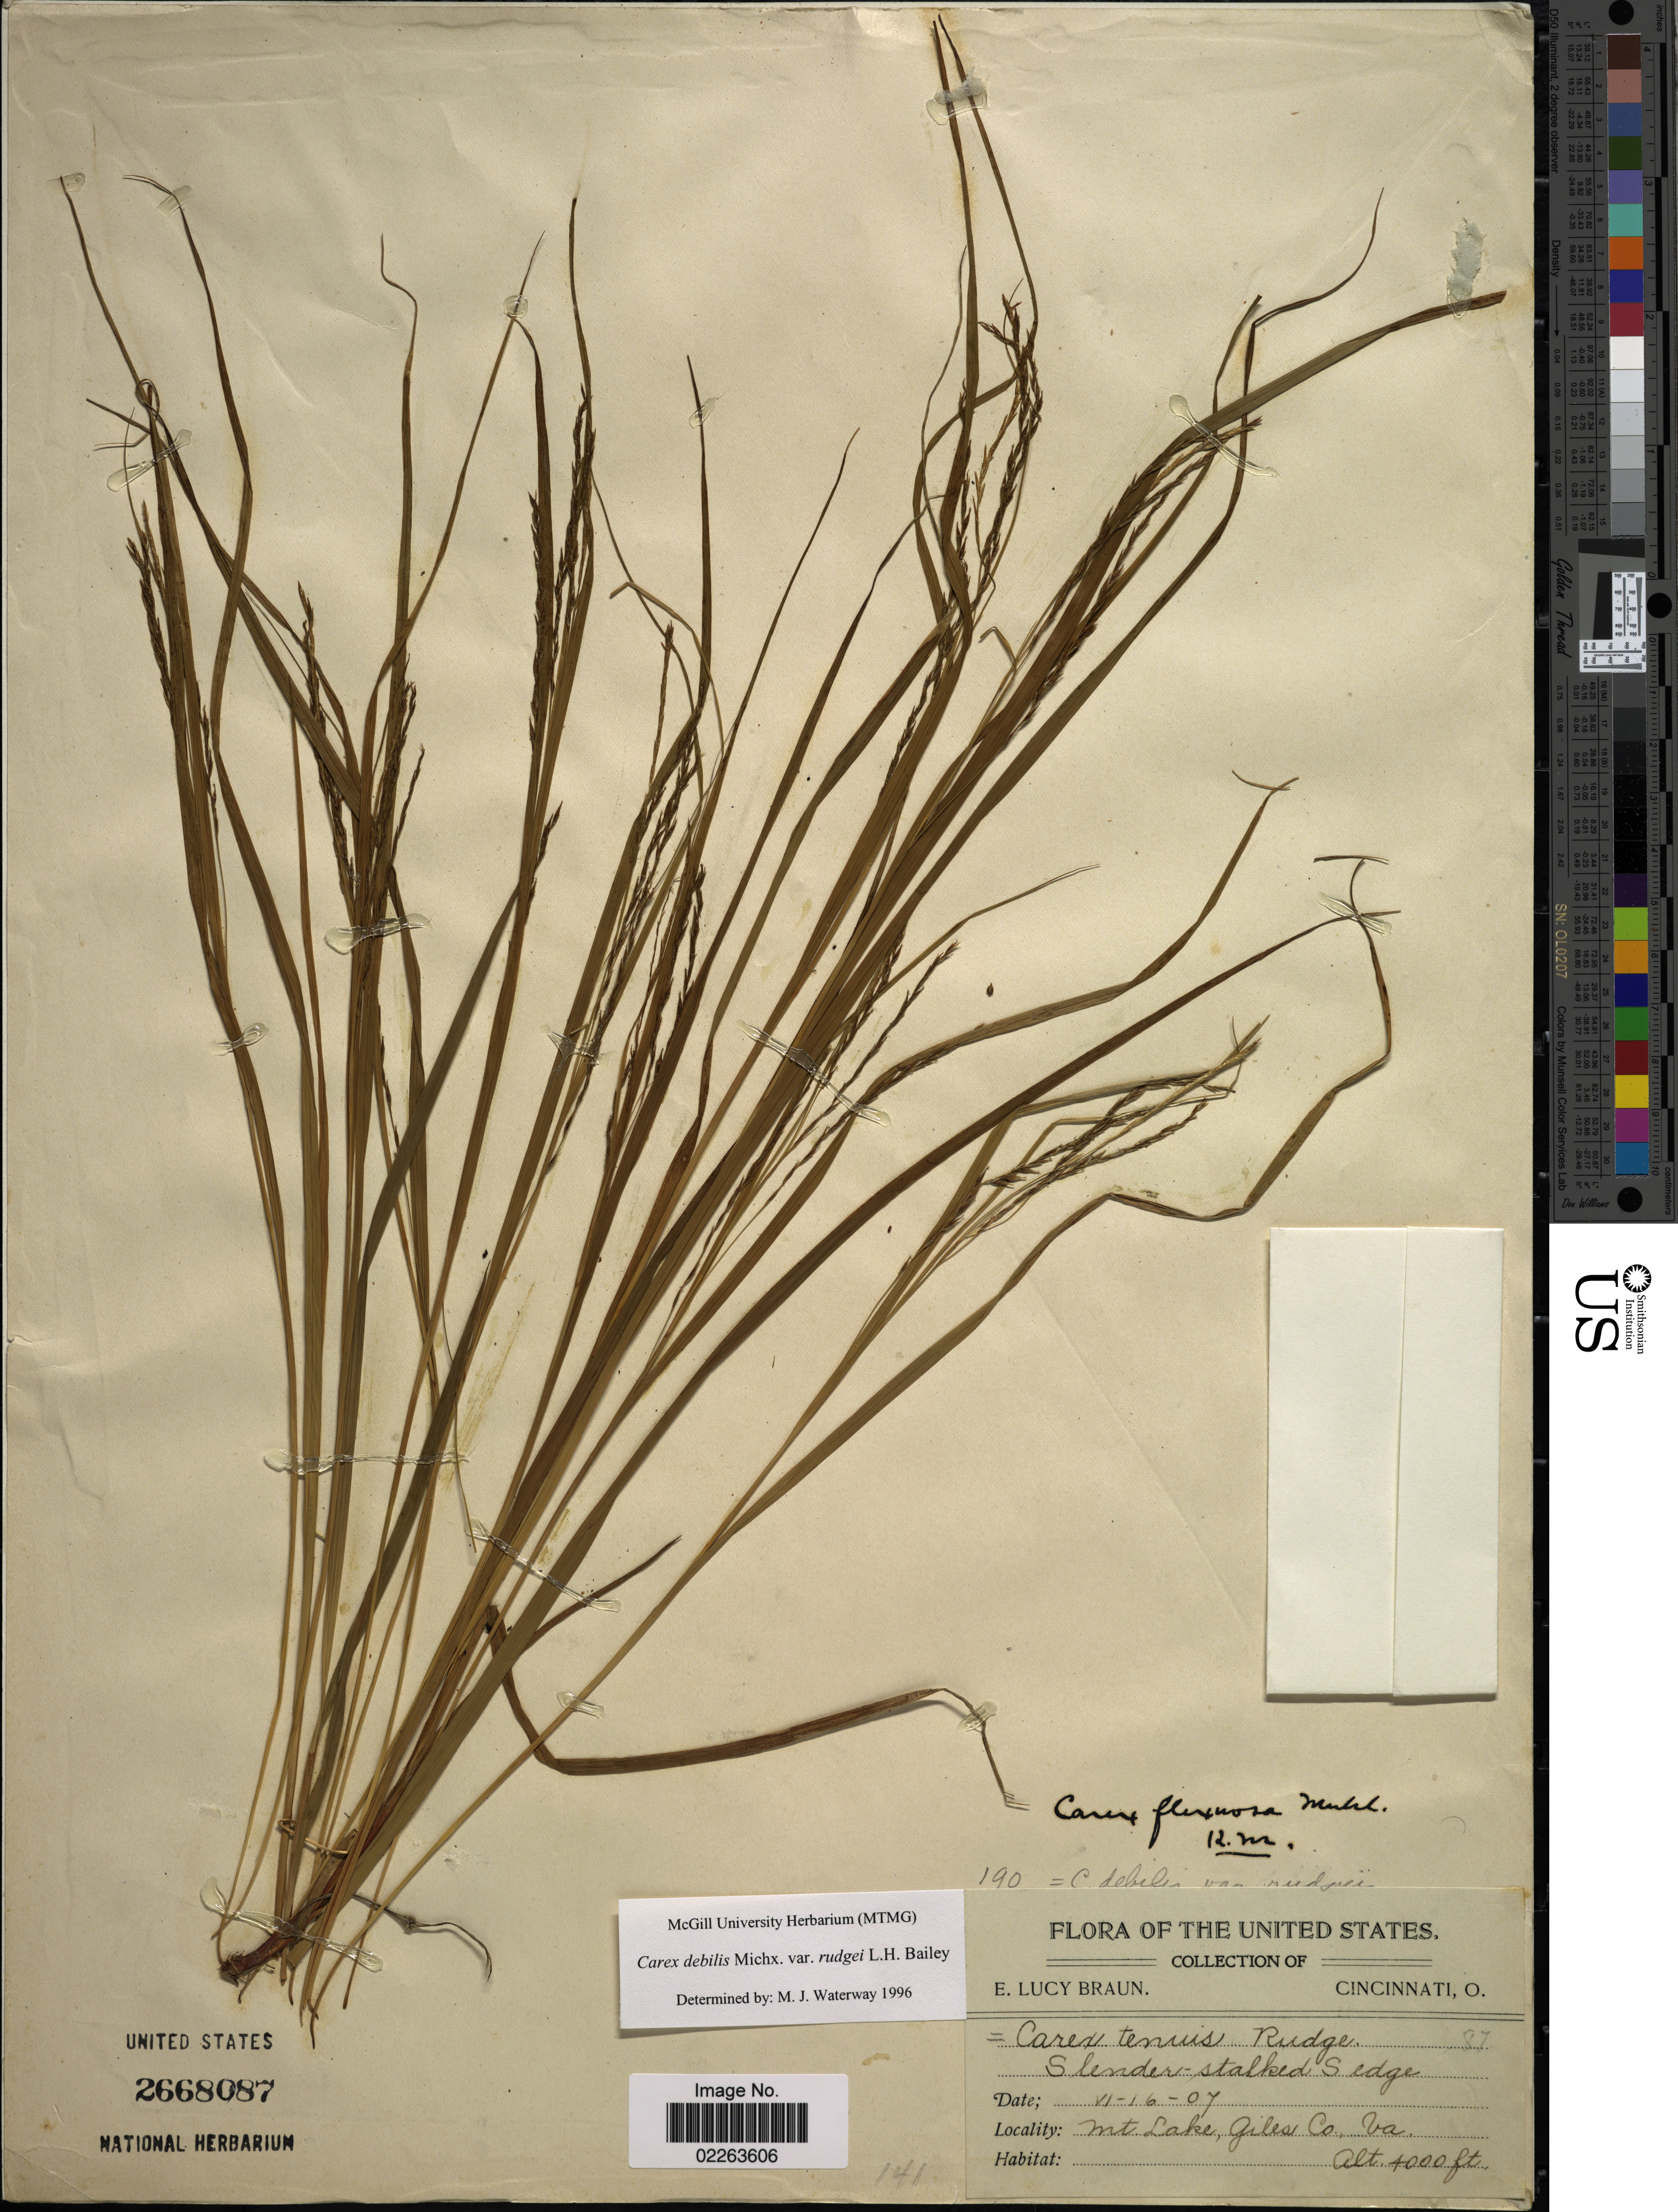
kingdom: Plantae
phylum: Tracheophyta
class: Liliopsida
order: Poales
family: Cyperaceae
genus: Carex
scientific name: Carex flexuosa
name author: Muhl. ex Willd.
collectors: E. L. Braun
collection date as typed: Transcribed d/m/y: 16/6/7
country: United States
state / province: Virginia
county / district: Giles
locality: Mt. Lake, Giles Co., Va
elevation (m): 1219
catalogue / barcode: US 2668087